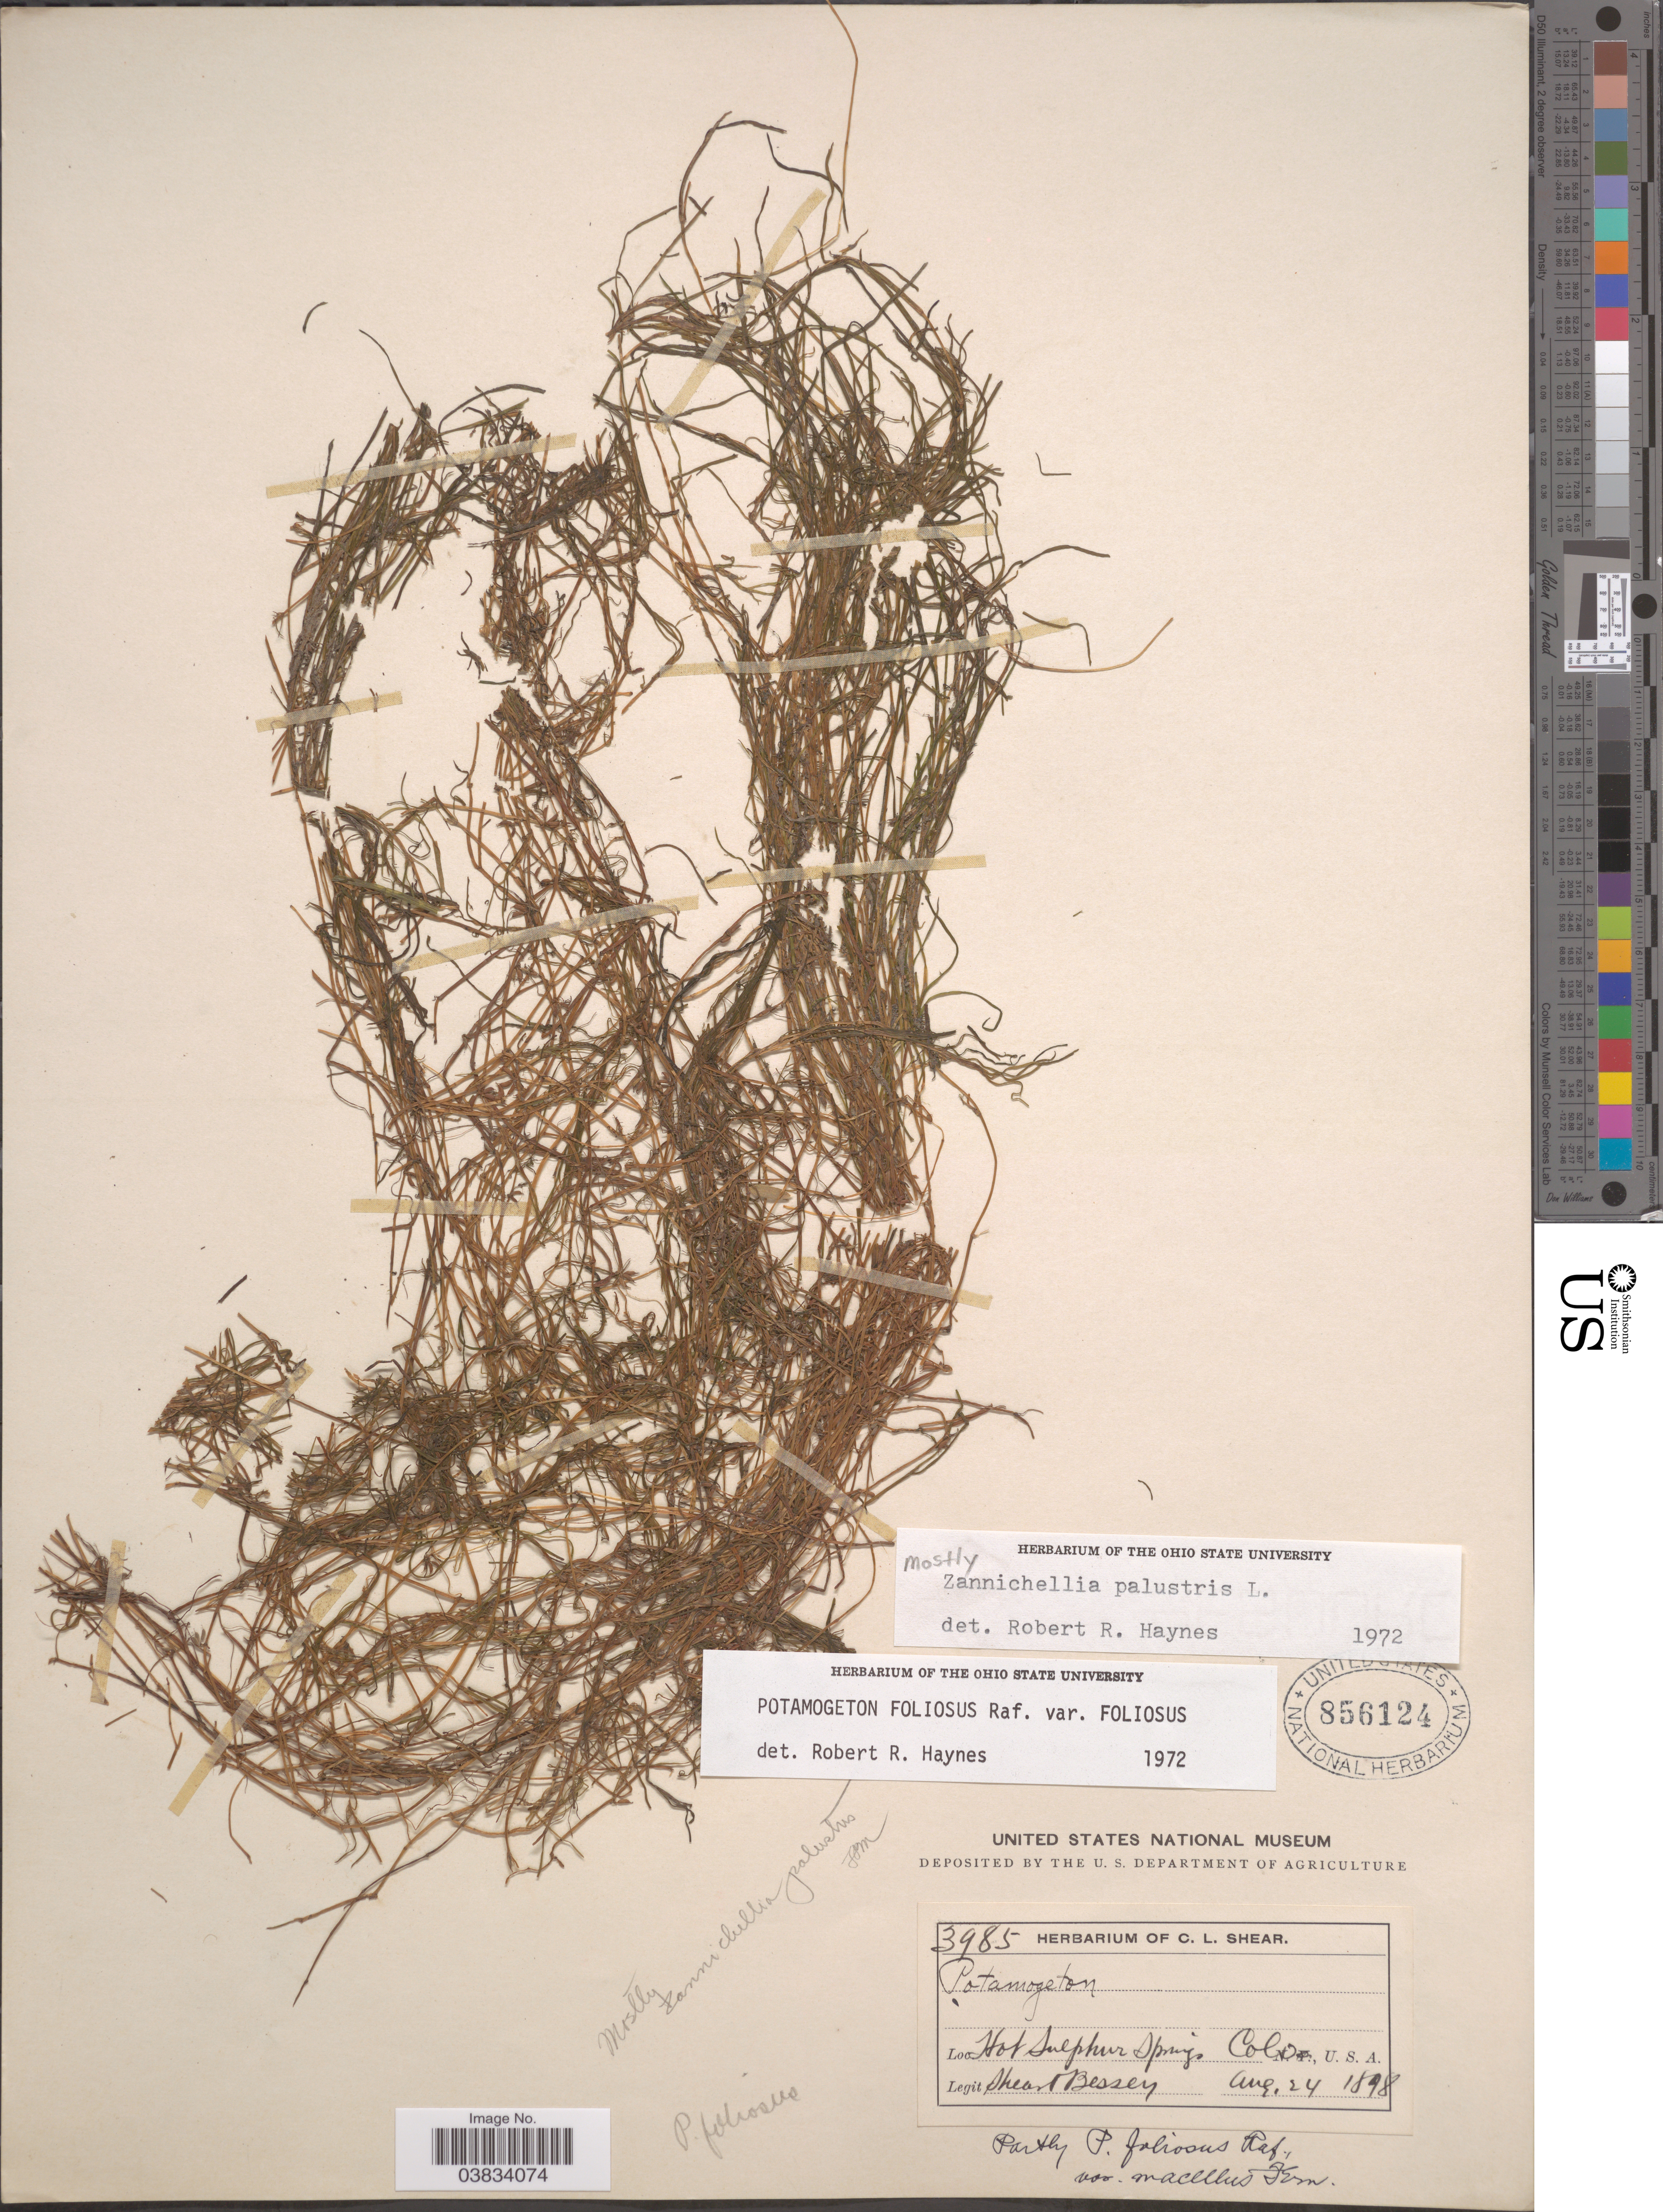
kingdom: Plantae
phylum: Tracheophyta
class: Liliopsida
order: Alismatales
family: Potamogetonaceae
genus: Potamogeton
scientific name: Potamogeton foliosus var. foliosus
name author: Raf.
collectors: C. L. Shear & -. Bessey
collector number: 3985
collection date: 1898-08-24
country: United States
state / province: Colorado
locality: Hot Sulphur Springs.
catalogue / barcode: US 856124